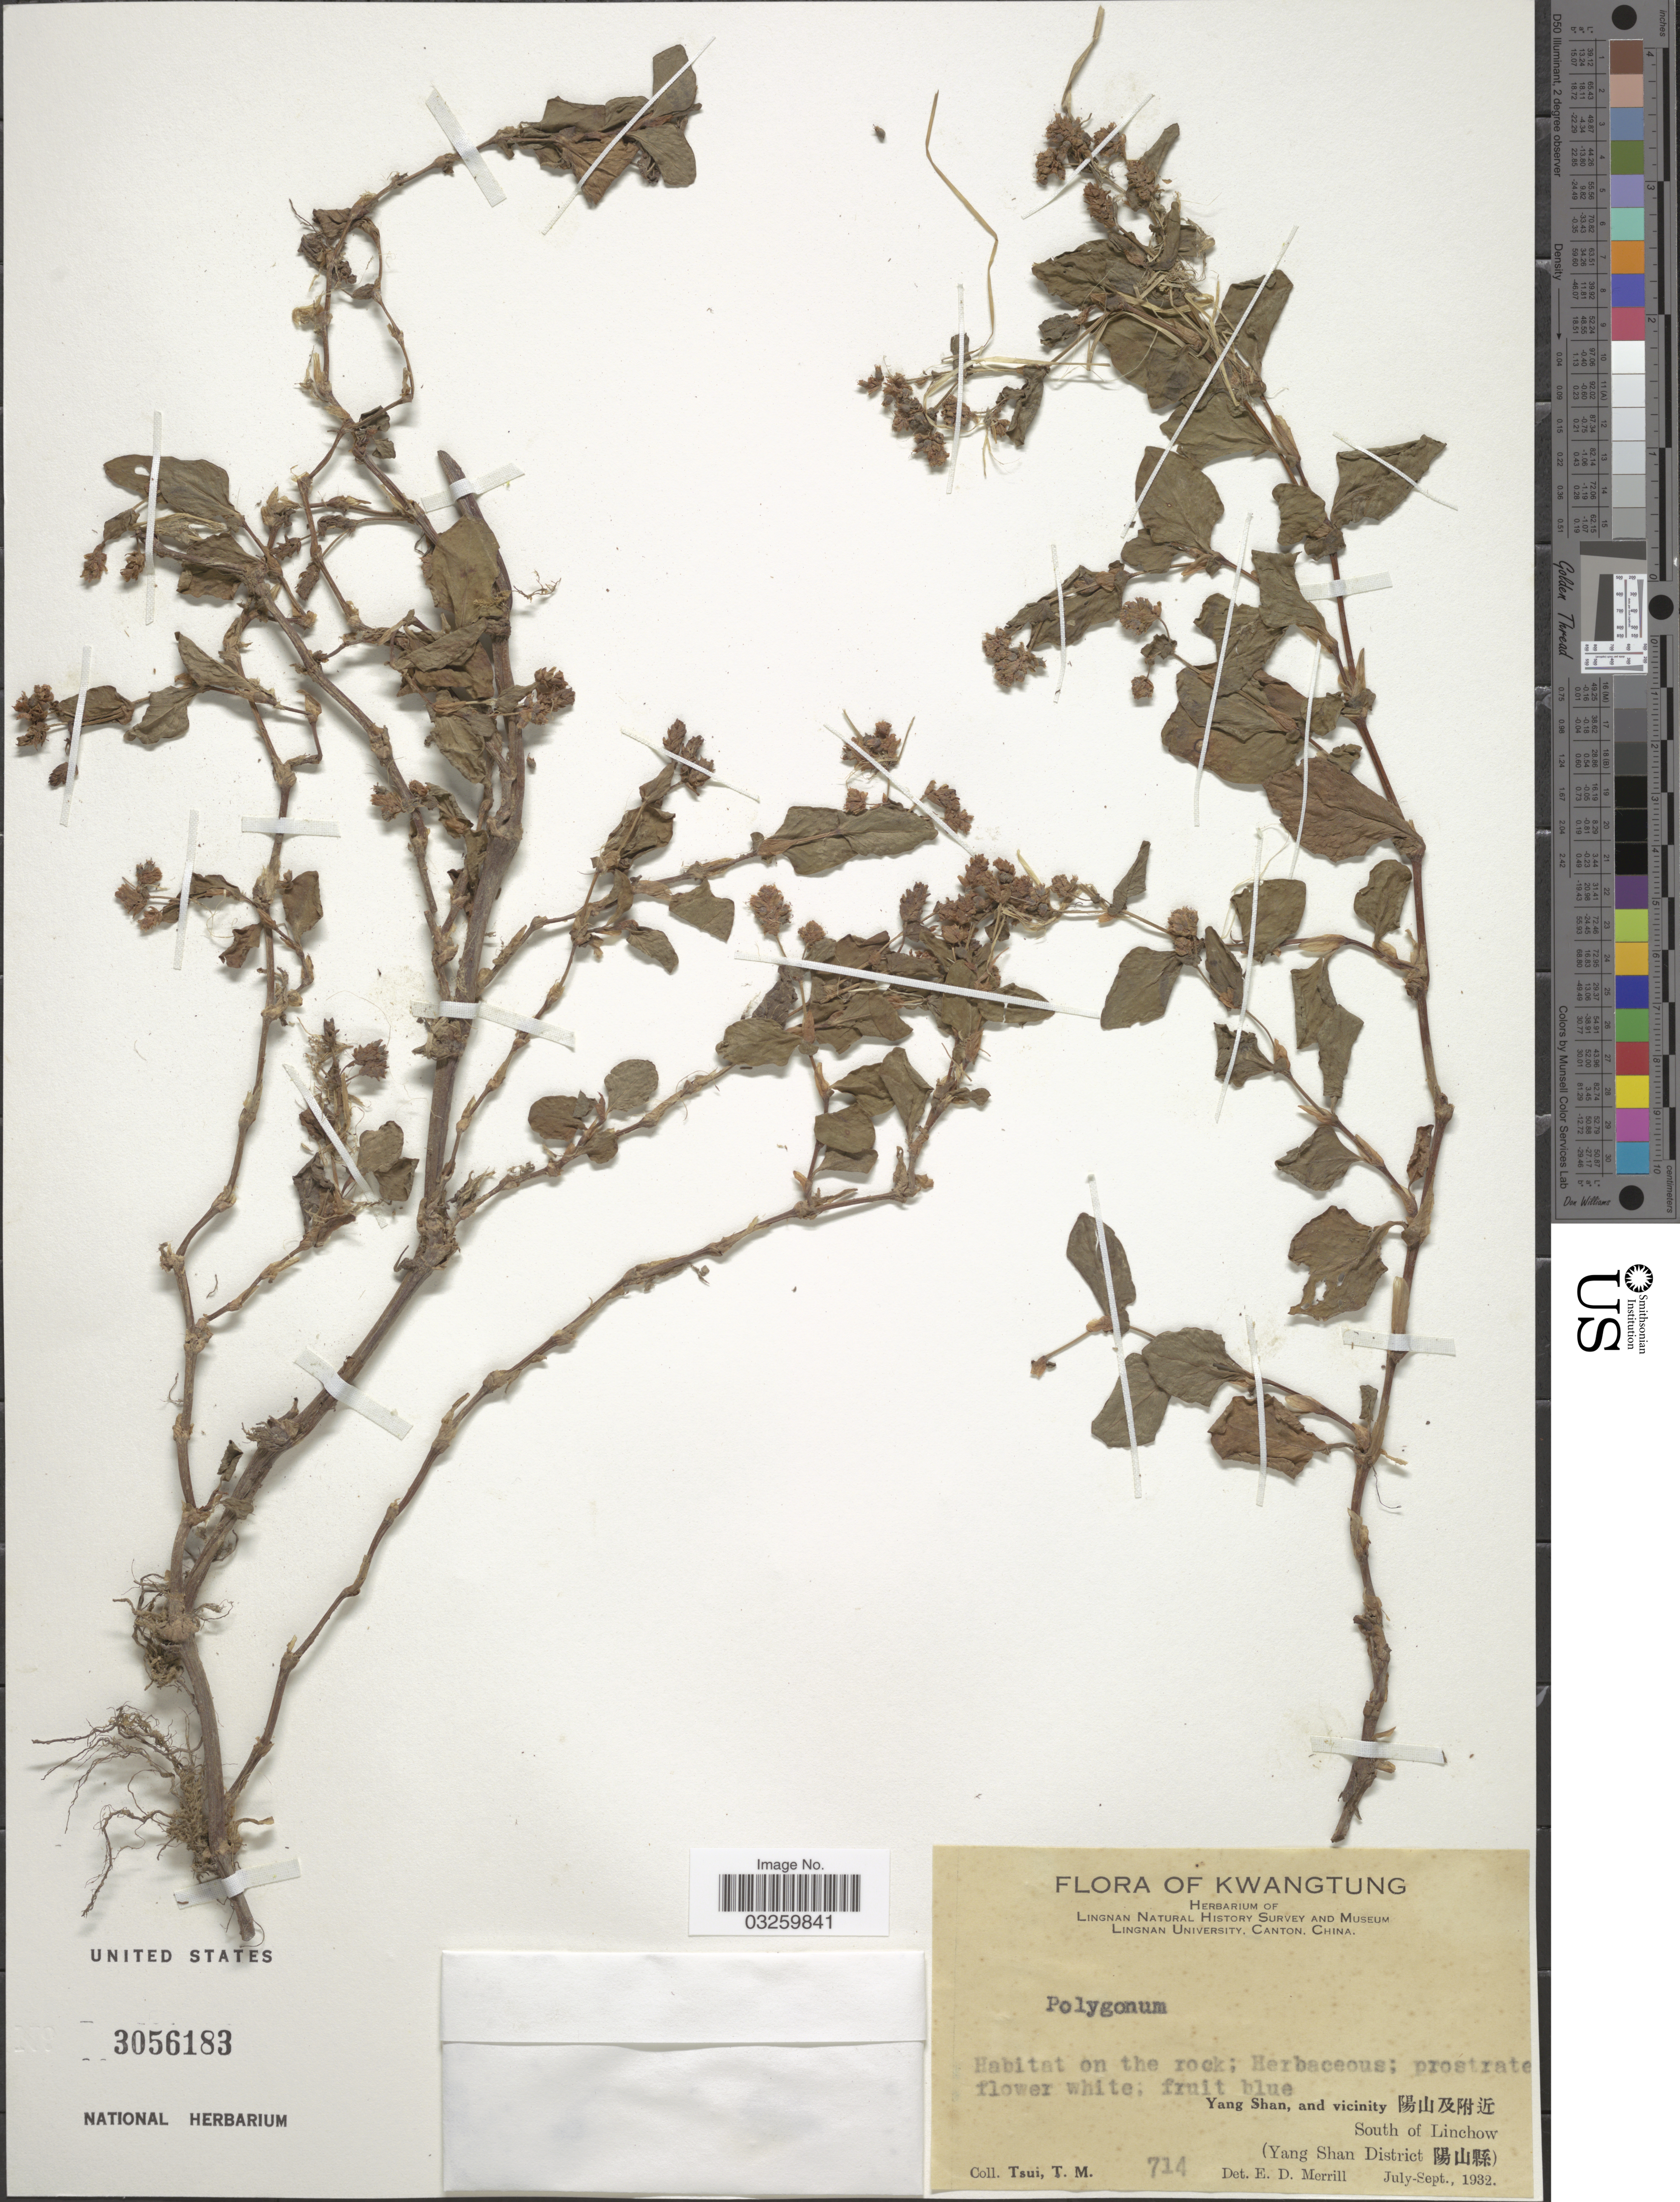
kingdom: Plantae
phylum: Tracheophyta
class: Magnoliopsida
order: Caryophyllales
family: Polygonaceae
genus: Polygonum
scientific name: Polygonum sp.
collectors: T. Tsui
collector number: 714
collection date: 1932-07/1932-09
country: China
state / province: Guangdong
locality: Kwangtung. Yang Shan, and vicinity X. South of Linchow (Yang Shan District X).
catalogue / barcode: US 3056183